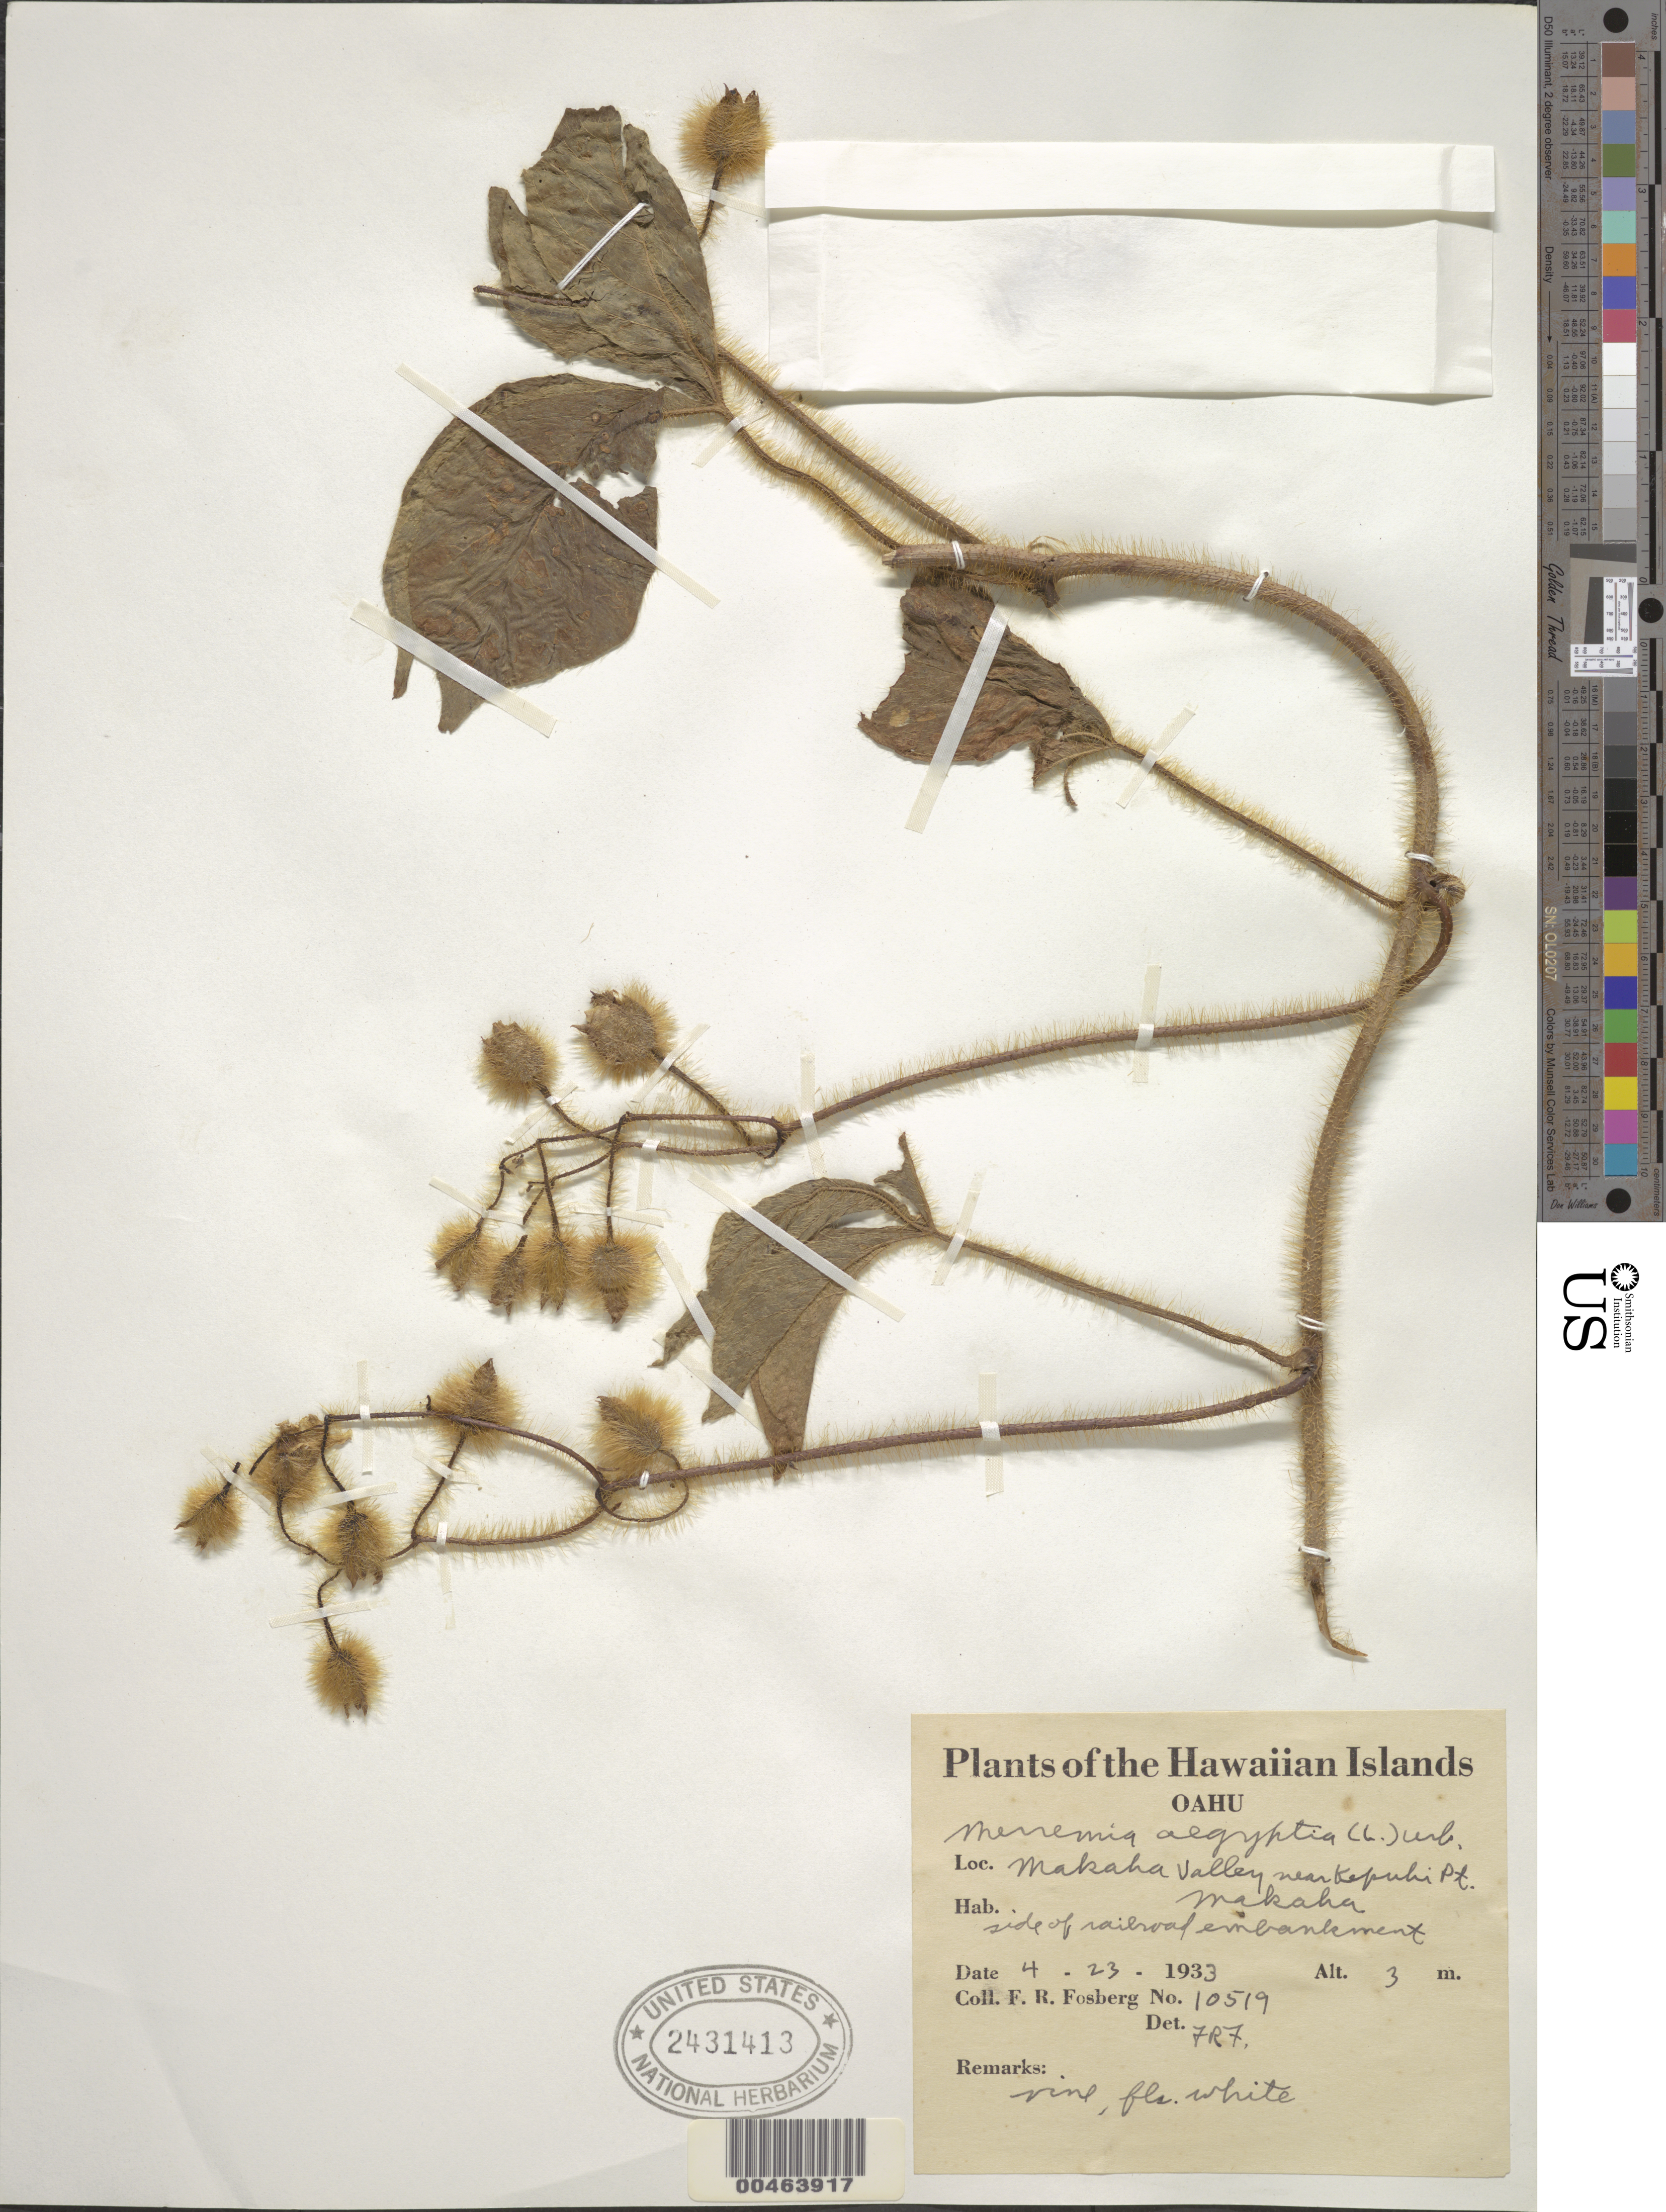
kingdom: Plantae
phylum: Tracheophyta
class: Magnoliopsida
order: Solanales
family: Convolvulaceae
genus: Distimake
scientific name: Distimake aegyptius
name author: (L.) A. R. Simões & Staples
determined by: Wagner, W. L., (BOT), Smithsonian Institution - National Museum of Natural History (UNITED STATES)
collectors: F. R. Fosberg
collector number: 10519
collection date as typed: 23 Apr 1933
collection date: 1933-04-23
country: United States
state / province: Hawaii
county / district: Honolulu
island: Oahu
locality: Makaha Valley near Kepuhi Pt., Makaha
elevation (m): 3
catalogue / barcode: US 2431413